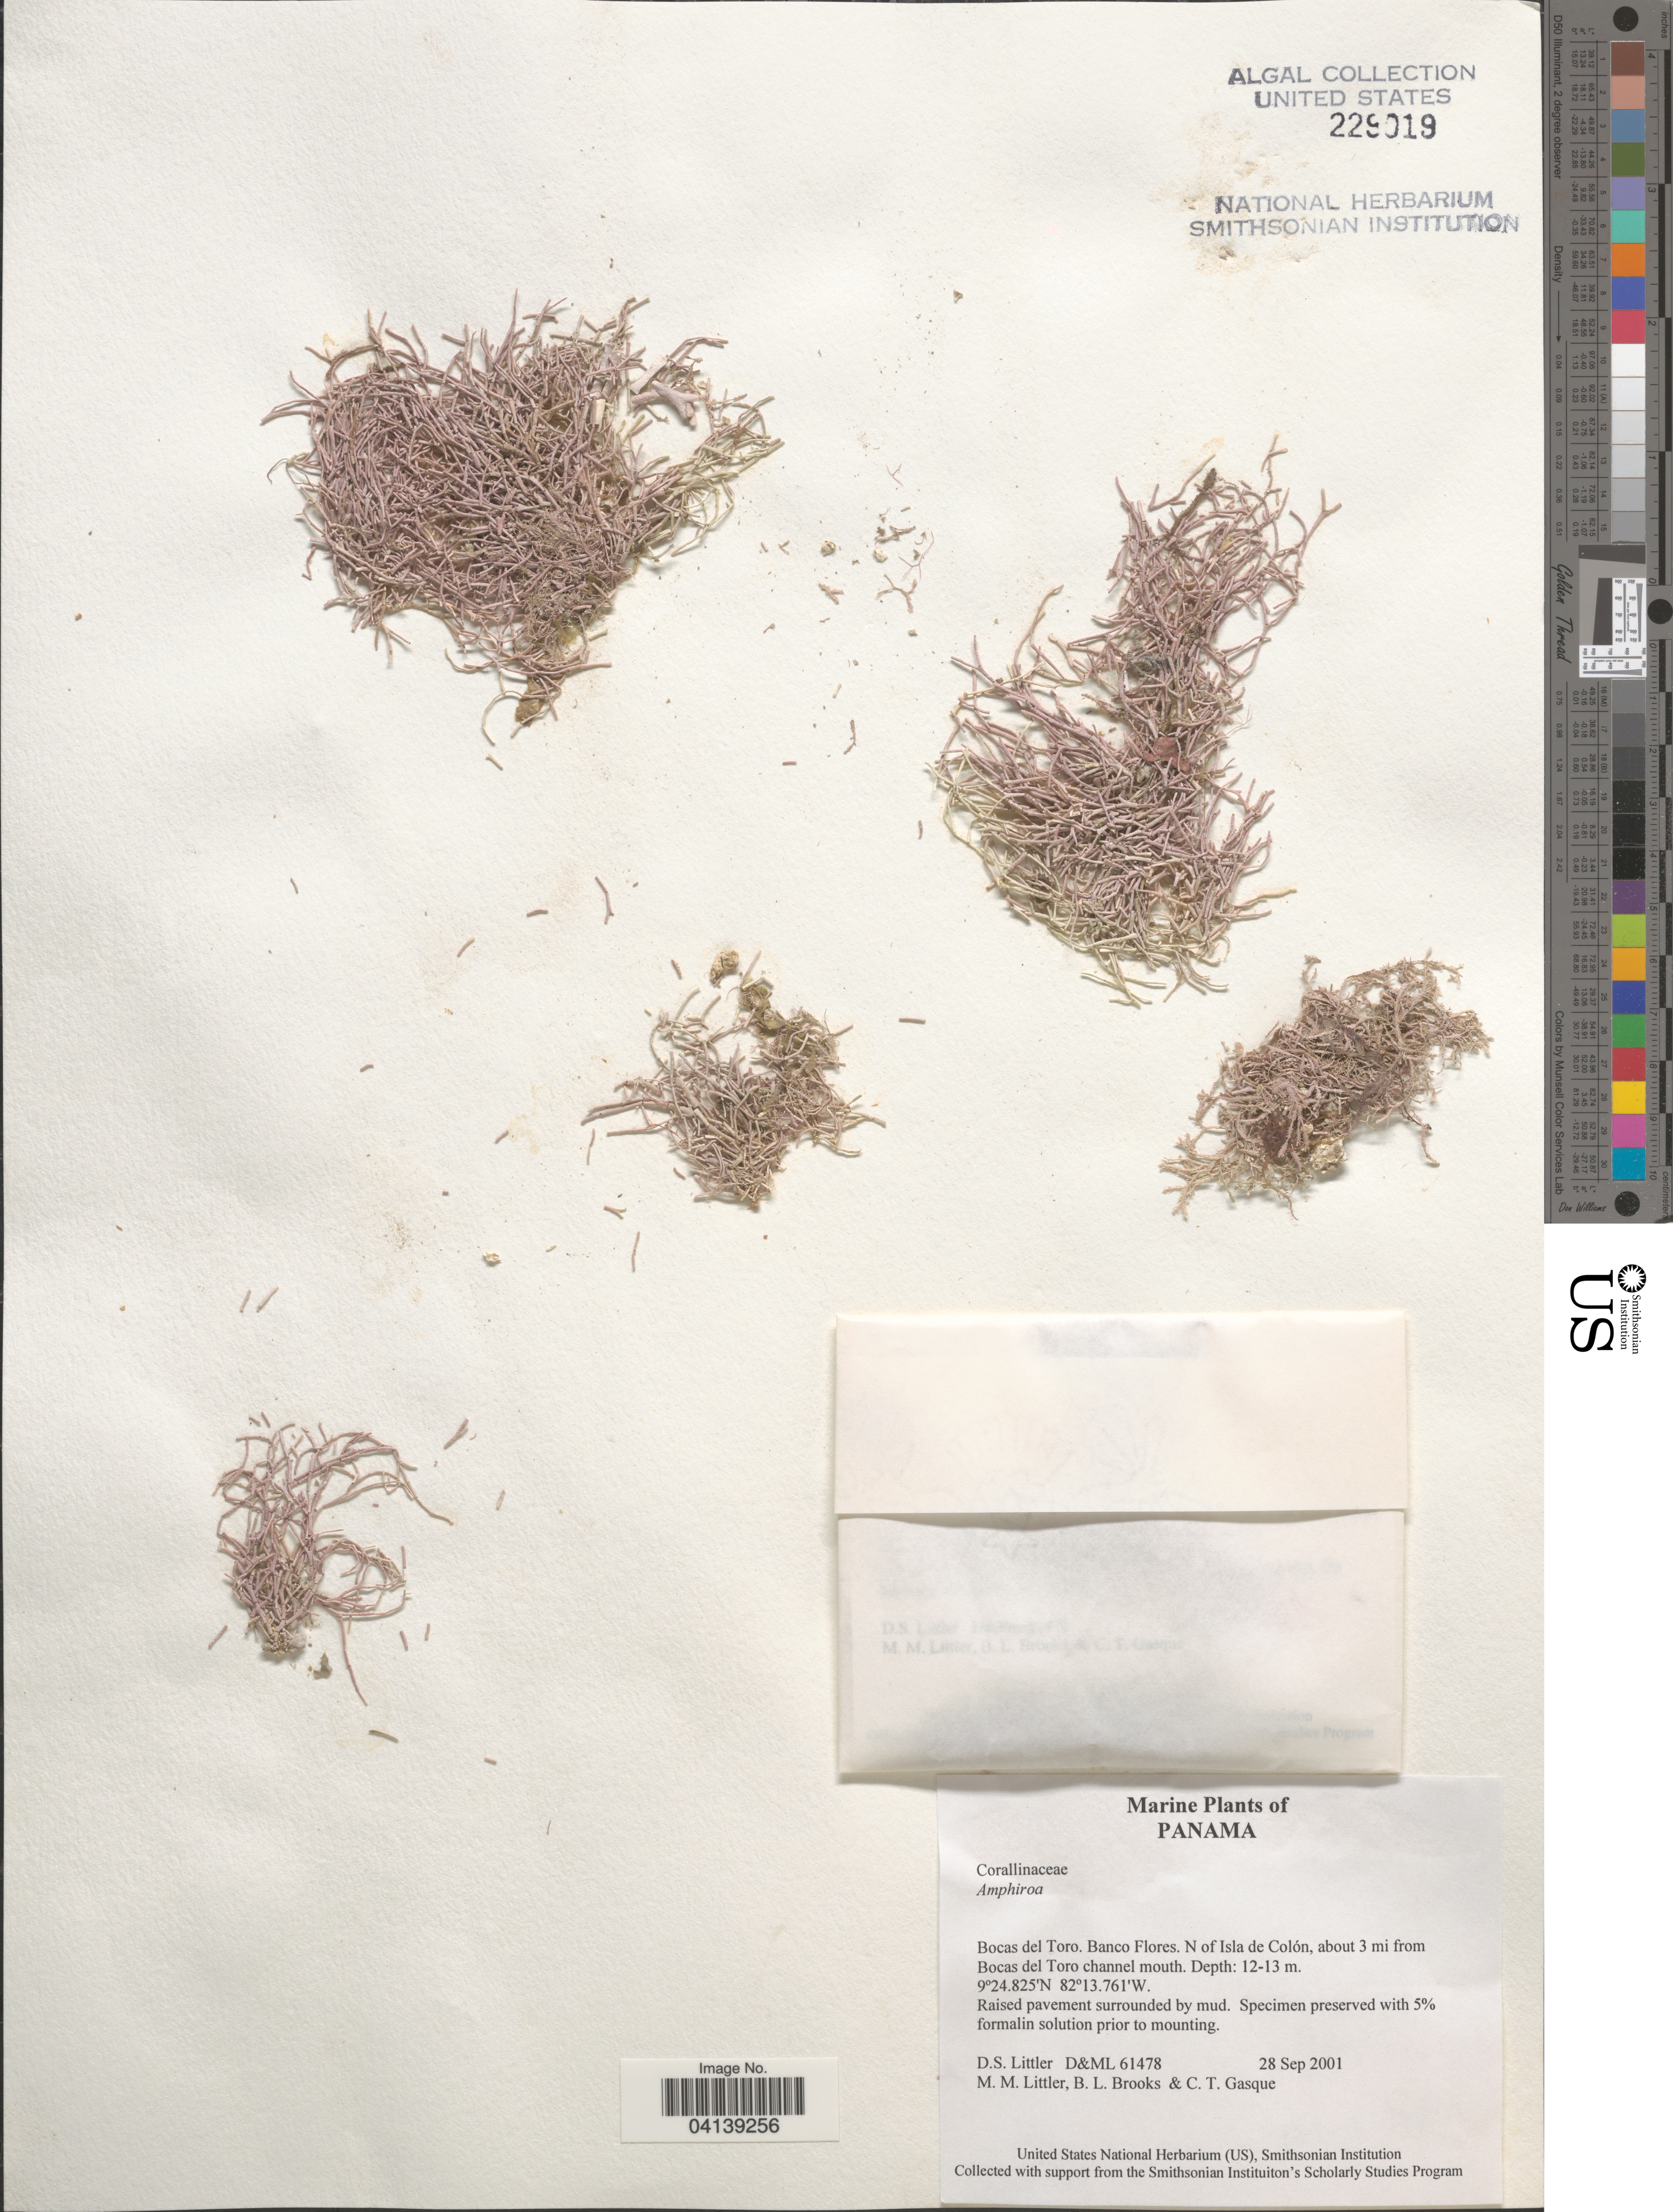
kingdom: Plantae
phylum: Rhodophyta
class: Florideophyceae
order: Corallinales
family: Lithophyllaceae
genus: Amphiroa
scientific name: Amphiroa sp.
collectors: D. S. Littler, B. Brooks & C. Gasque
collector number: D&ML61478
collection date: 2001-09-28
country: Panama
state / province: Bocas del Toro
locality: Banco Flores. N of Isla de Colón, about 3 mi from Bocas del Toro channel mouth.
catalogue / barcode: US 229019